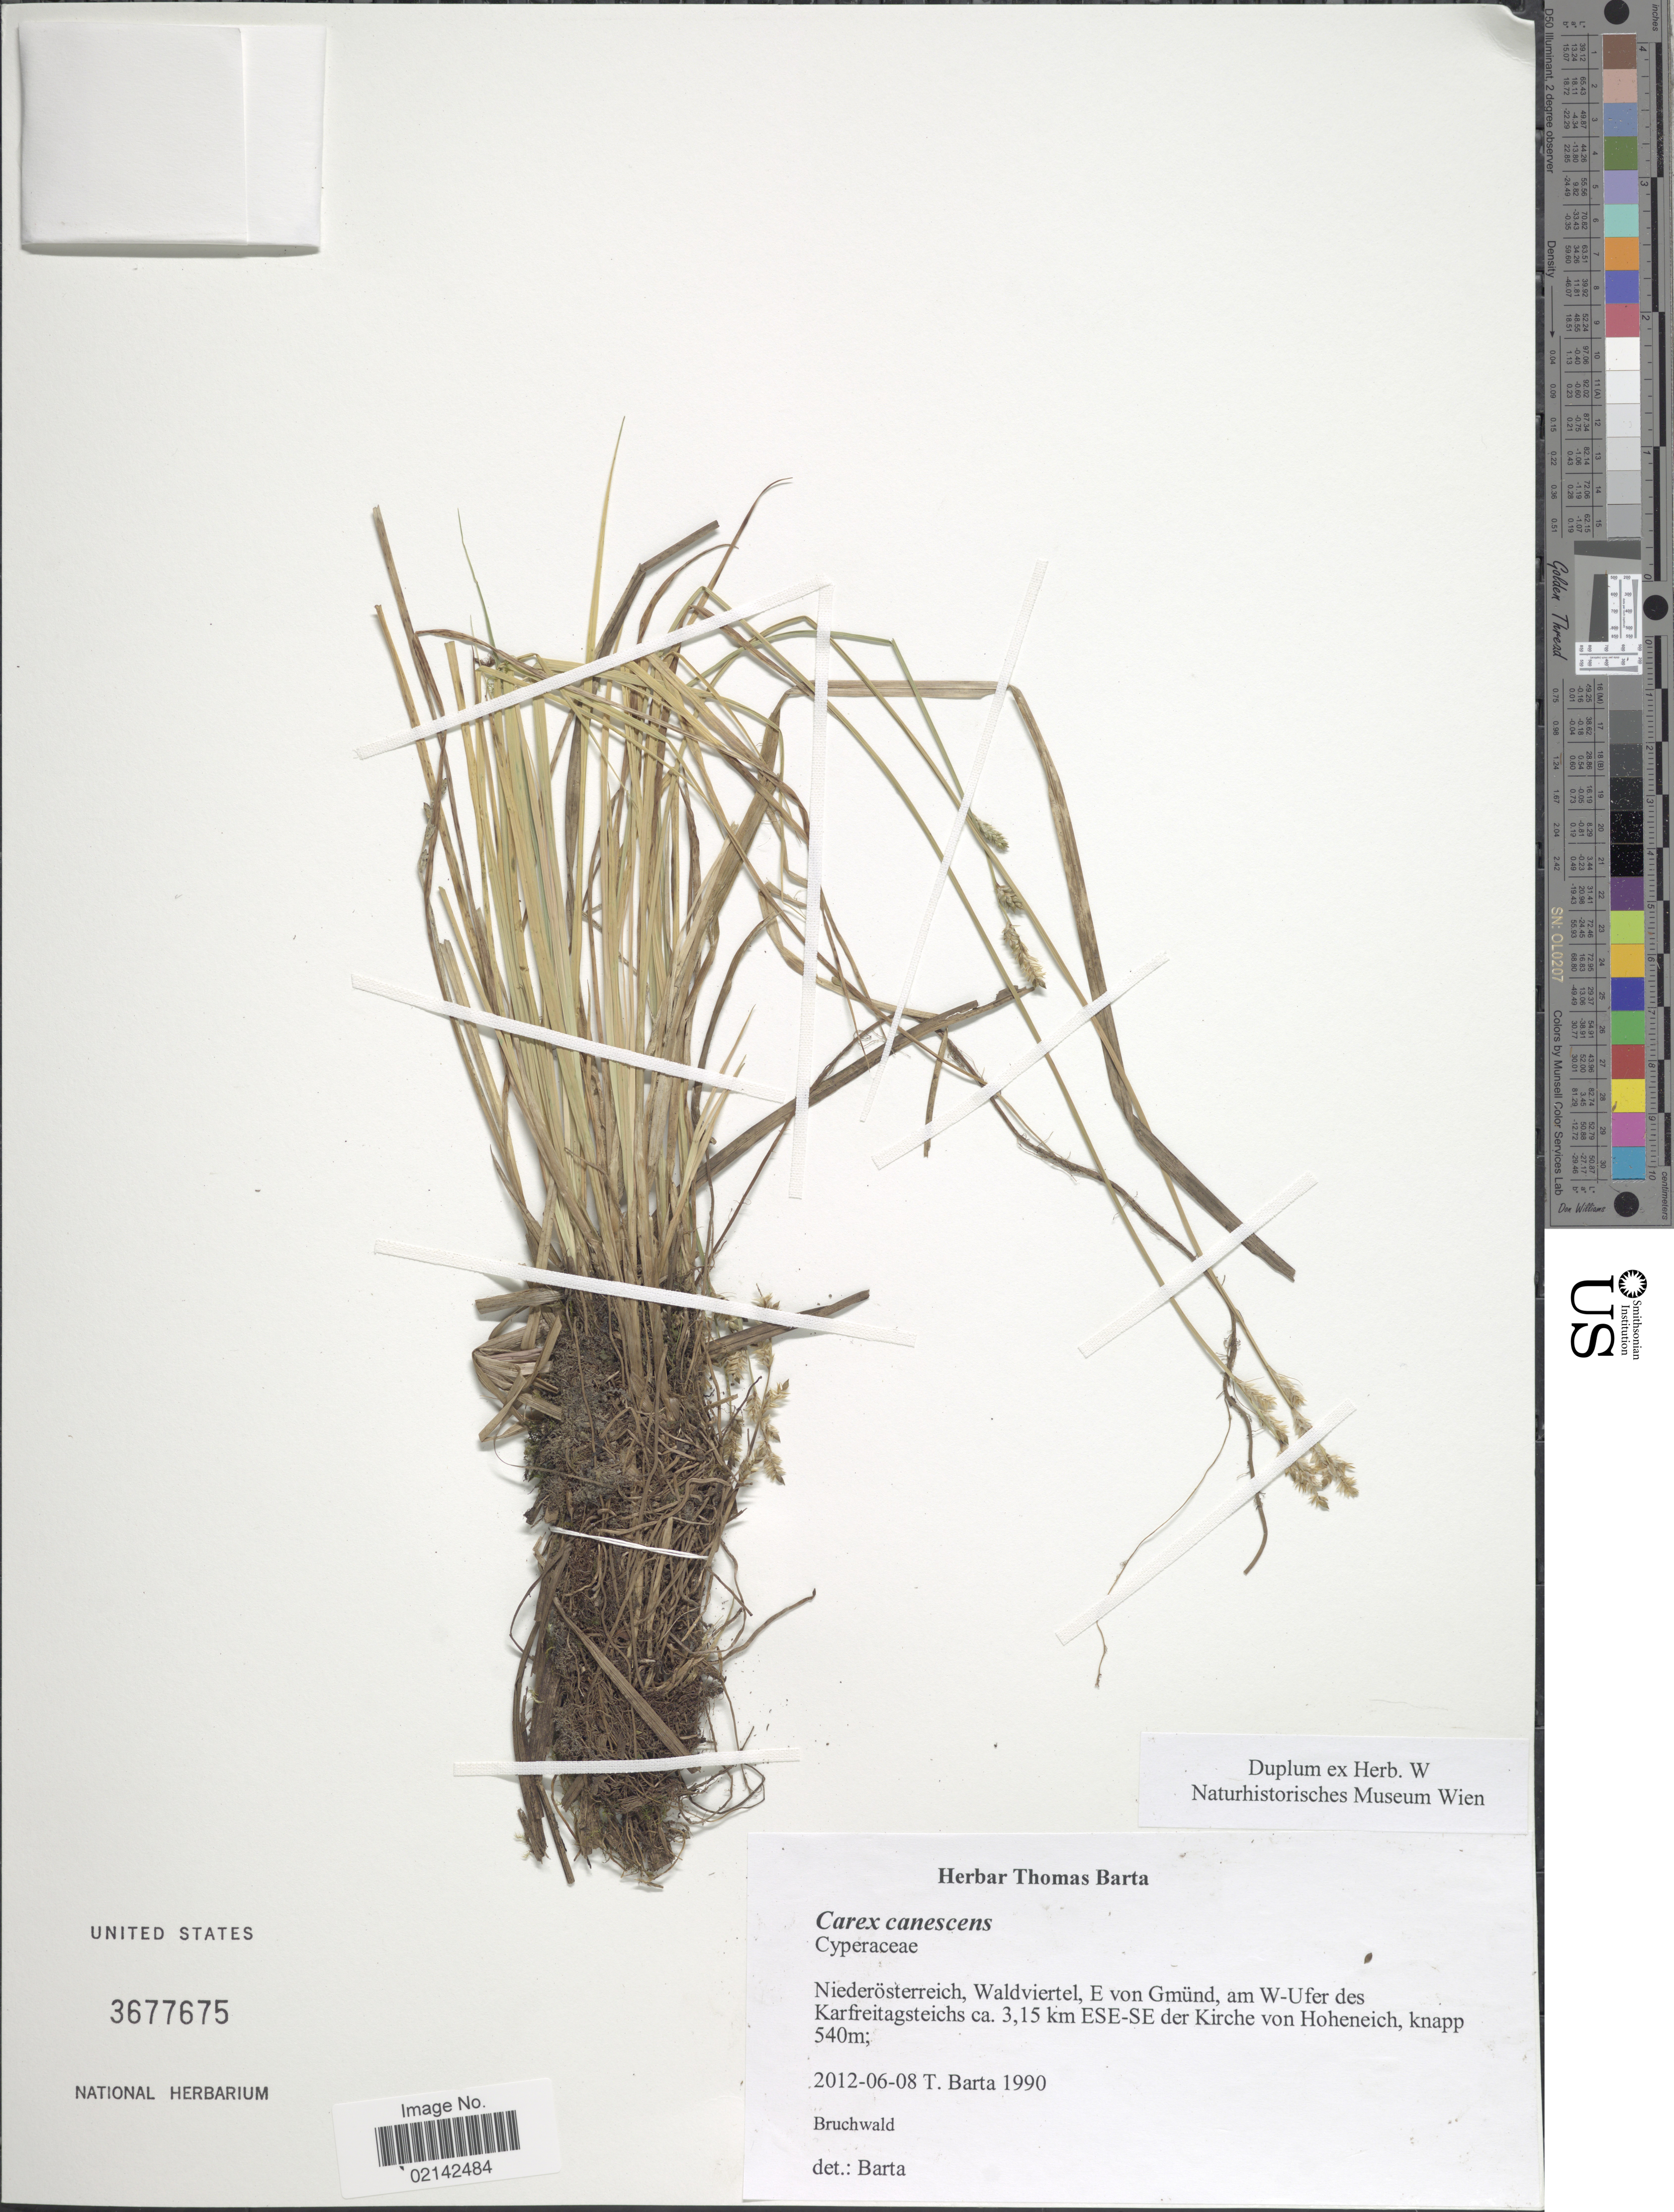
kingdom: Plantae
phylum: Tracheophyta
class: Liliopsida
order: Poales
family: Cyperaceae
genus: Carex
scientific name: Carex canescens var. canescens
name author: L.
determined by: Strong, Mark T., (BOT), Smithsonian Institution - National Museum of Natural History (UNITED STATES)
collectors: T. Barta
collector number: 1990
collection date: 2012-06-08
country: Austria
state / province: Niederosterreich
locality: Waldviertel, E von Gmund, am W-Ufer des Karfreitagsteichs ca. 3.15 km ESE-SE der Kirche von Hoheneich, knapp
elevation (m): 540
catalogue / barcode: US 3677675